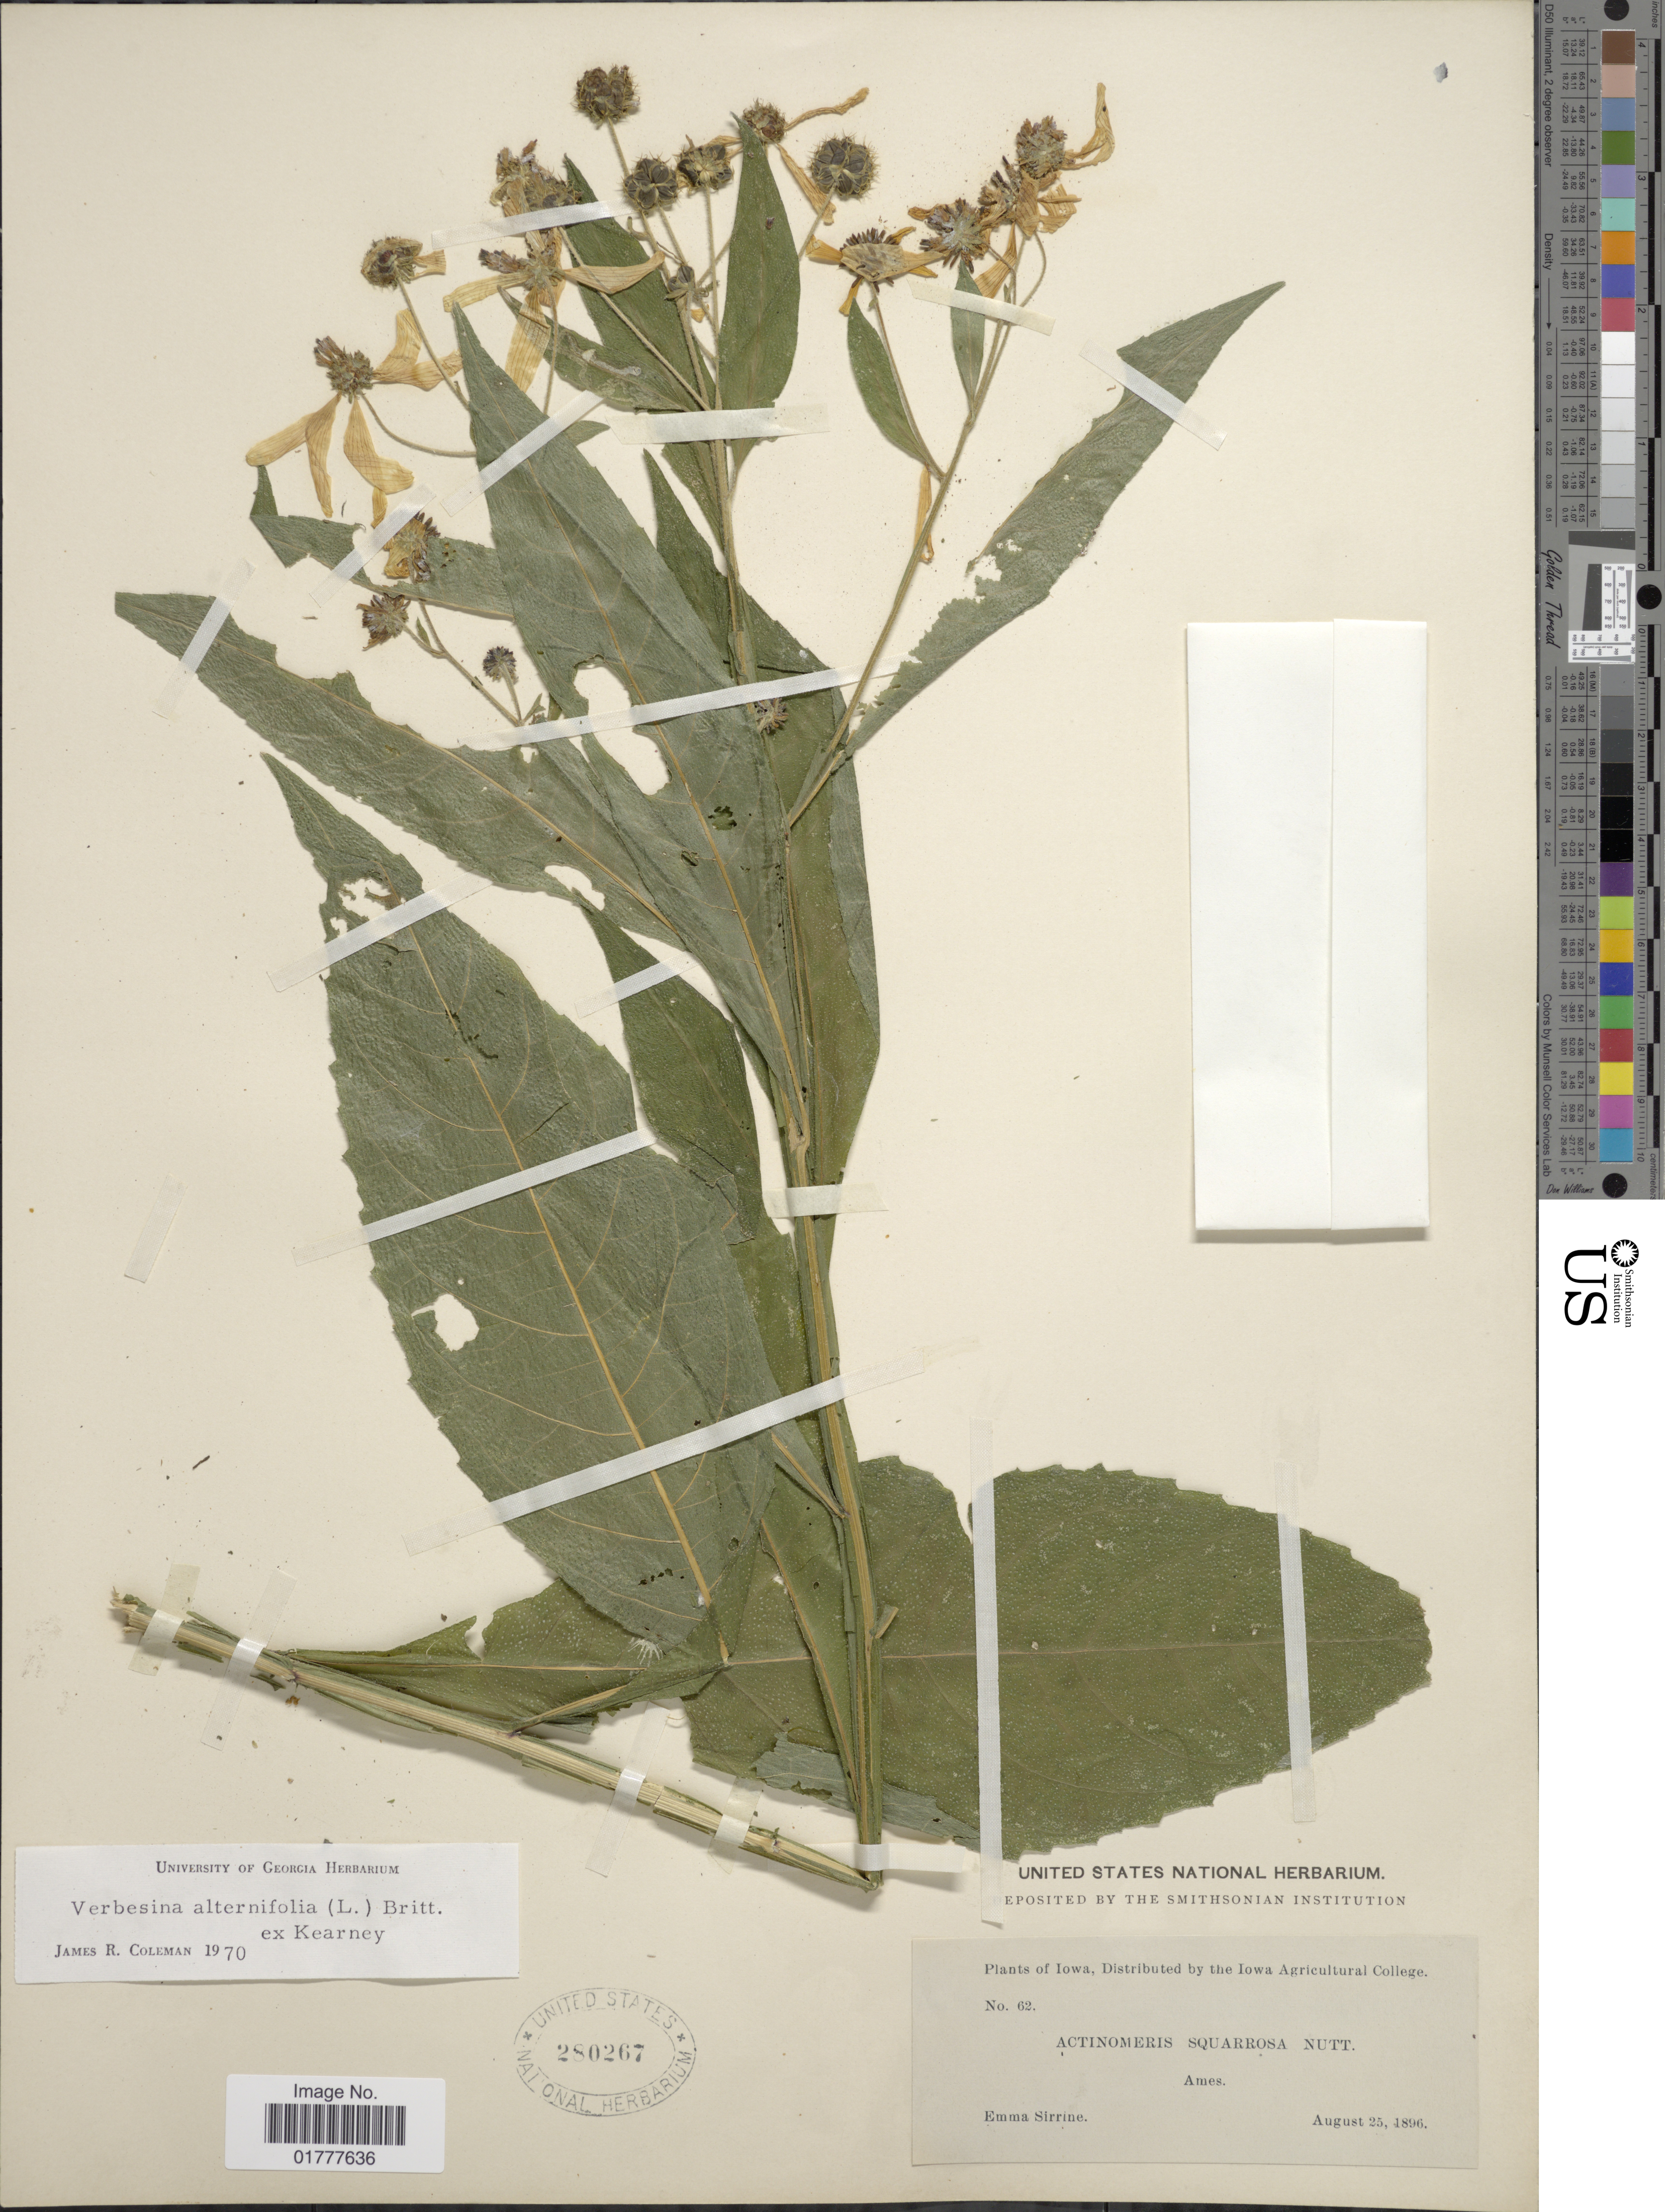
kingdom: Plantae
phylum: Tracheophyta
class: Magnoliopsida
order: Asterales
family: Asteraceae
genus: Actinomeris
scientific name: Actinomeris alternifolia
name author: (L.) DC.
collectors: E. Sirrine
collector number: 62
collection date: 1896-08-25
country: United States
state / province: Iowa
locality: Iowa, Ames.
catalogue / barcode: US 280267